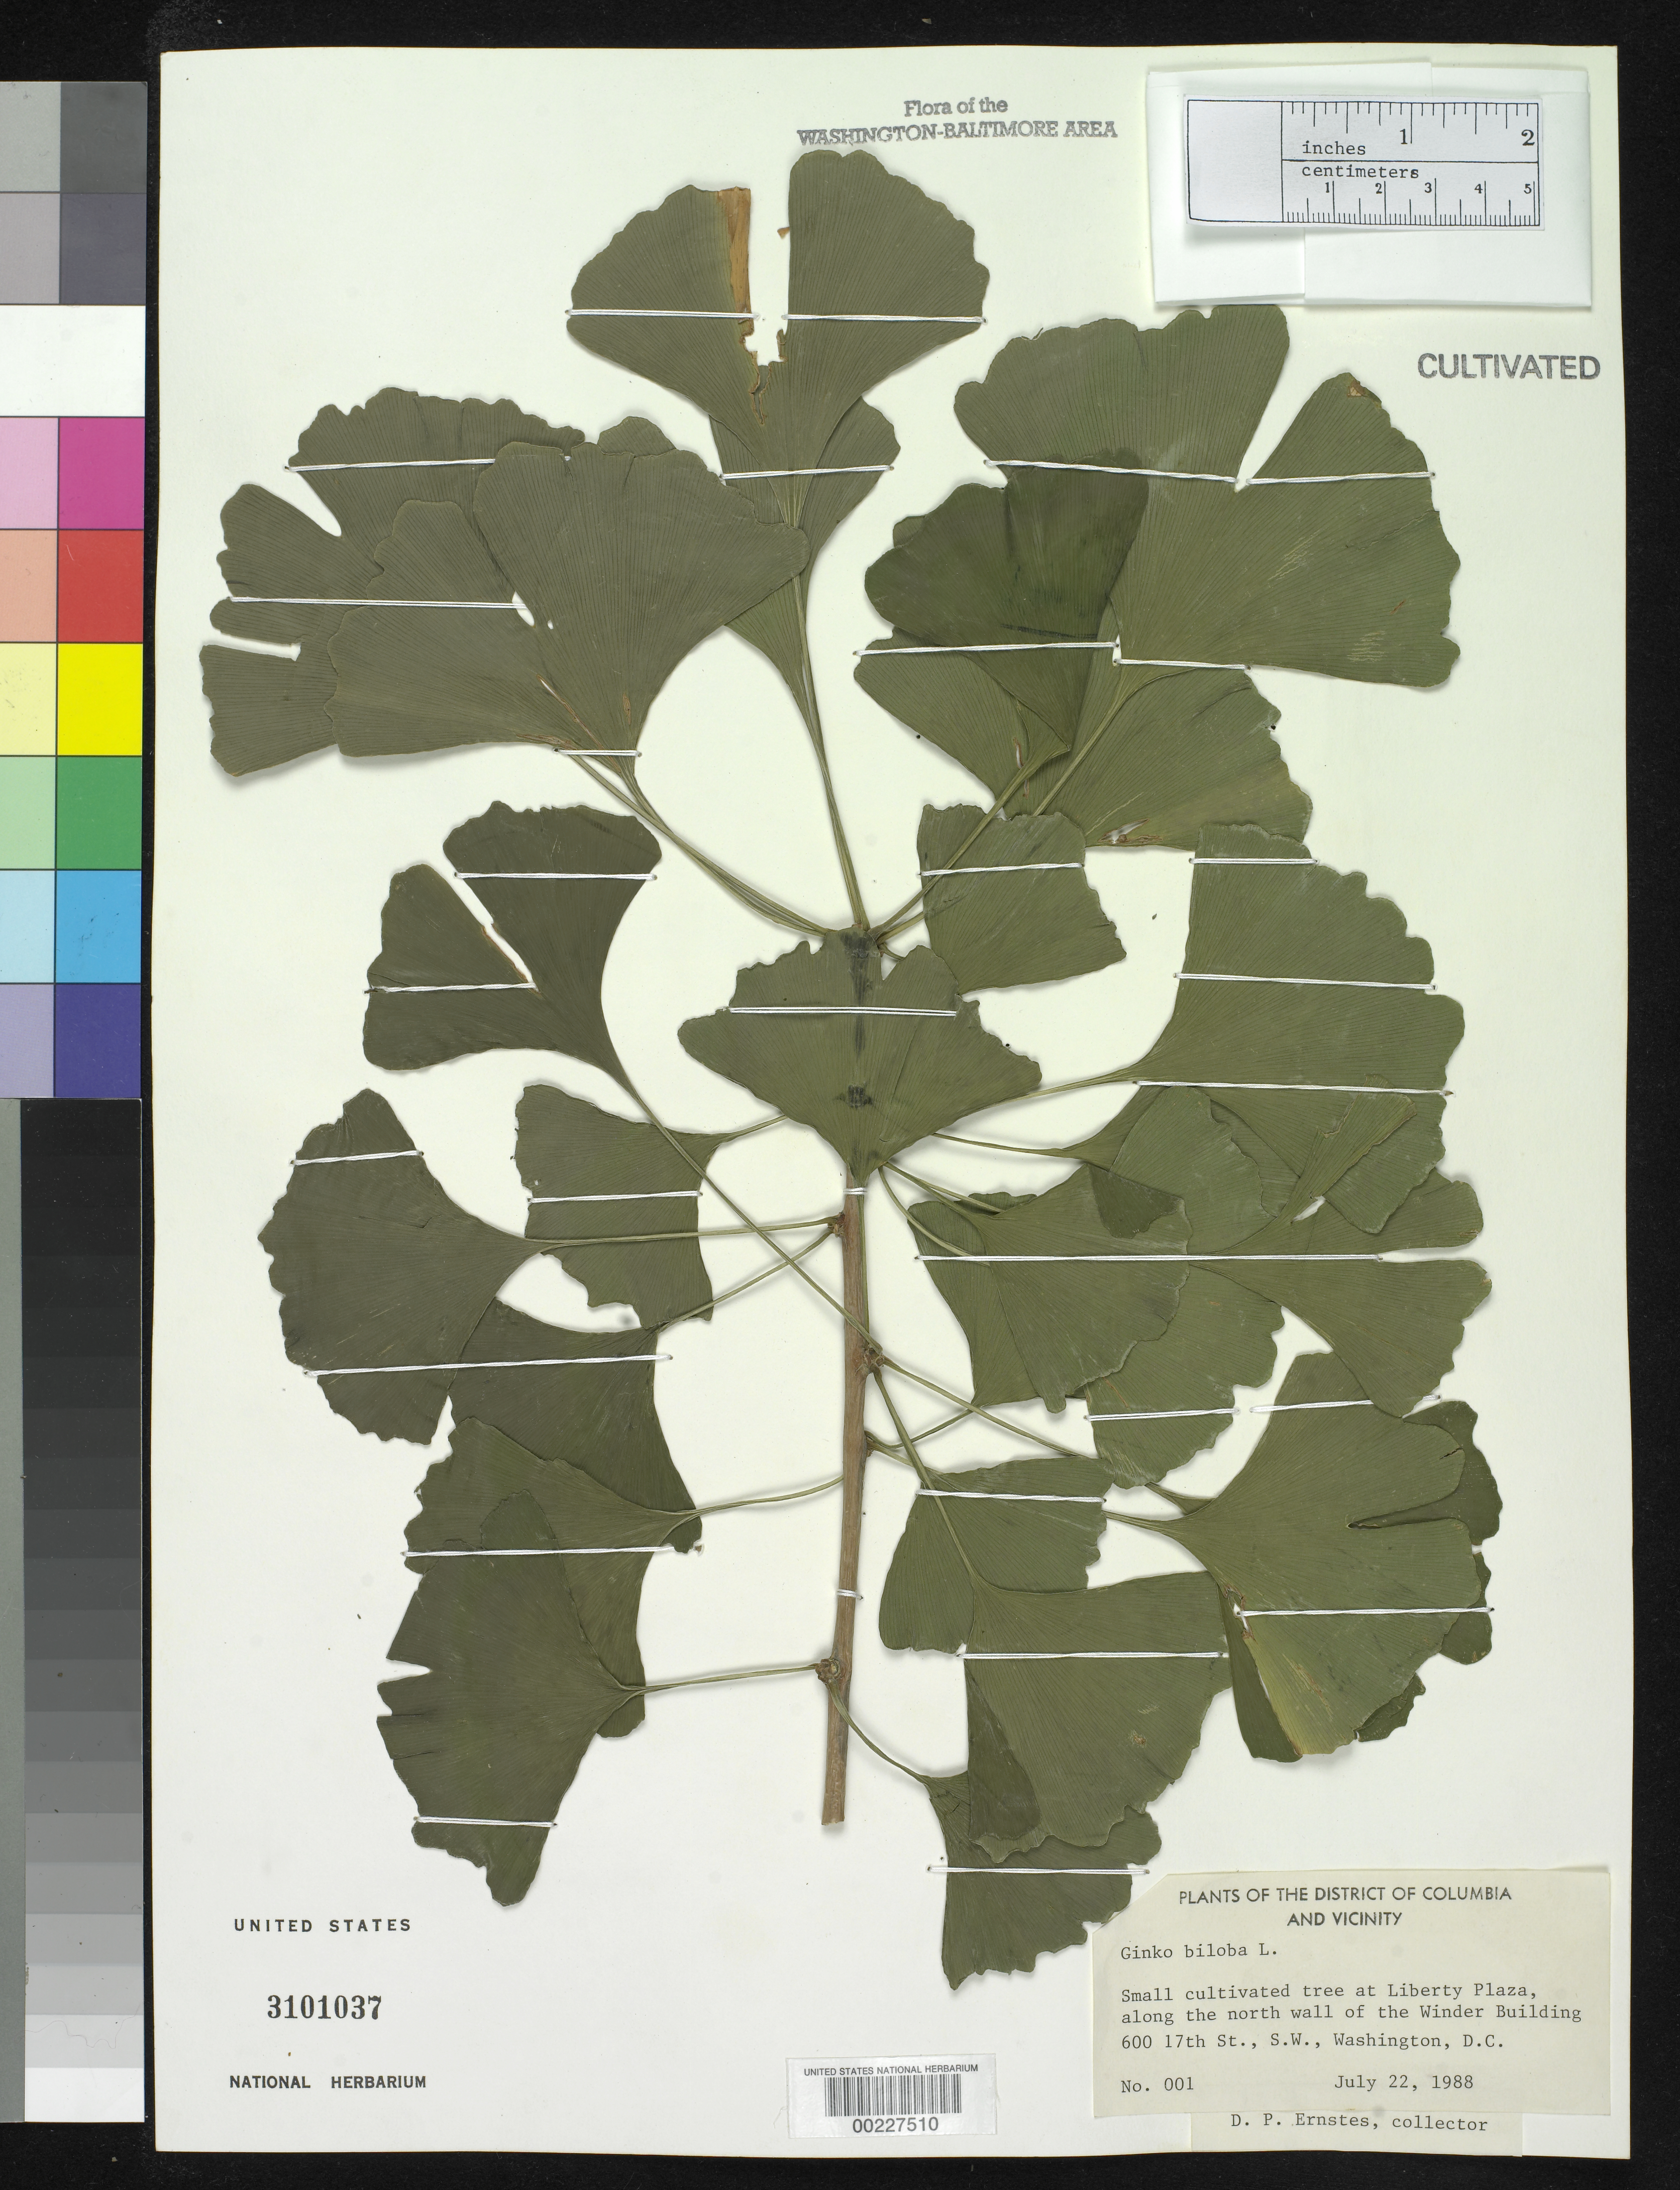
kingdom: Plantae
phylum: Tracheophyta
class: Ginkgoopsida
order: Ginkgoales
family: Ginkgoaceae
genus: Ginkgo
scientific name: Ginkgo biloba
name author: L.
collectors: D. Ernstes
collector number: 01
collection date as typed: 22 Jul 1988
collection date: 1988-07-22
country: United States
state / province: District of Columbia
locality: Liberty Plaza, along N Wall of the Winder Building, 600 17th St. Sw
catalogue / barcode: US 3101037